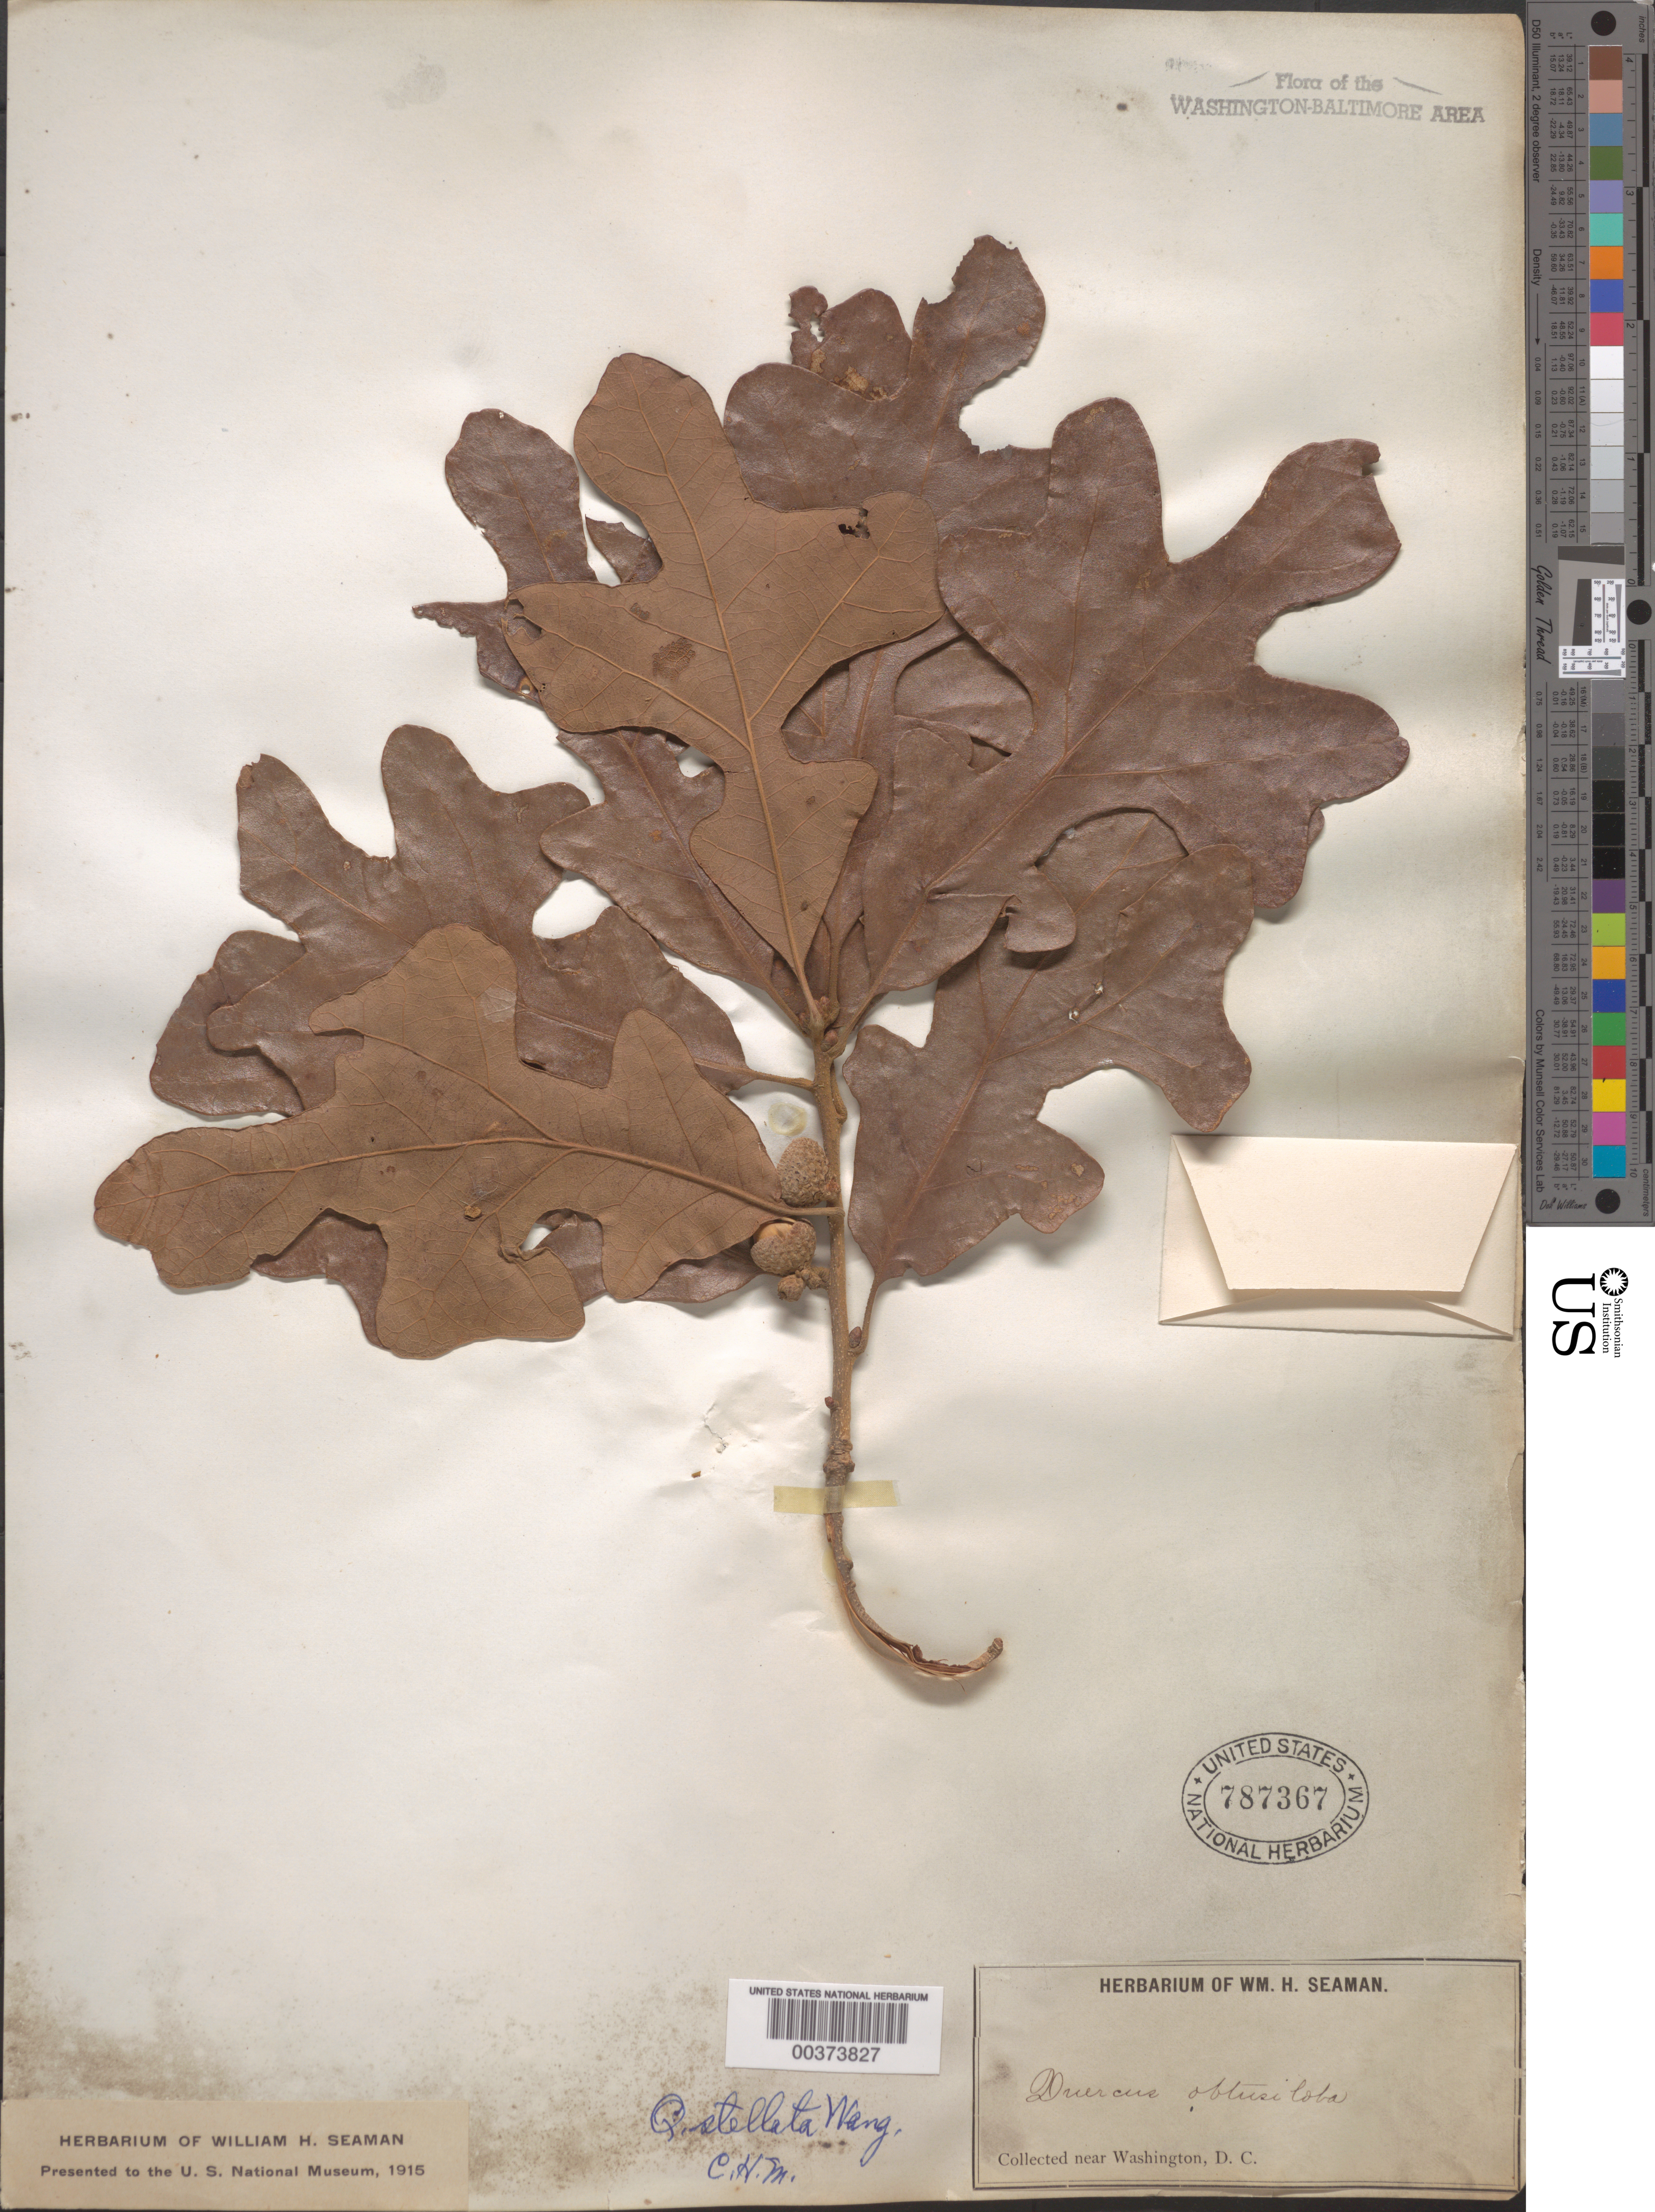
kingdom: Plantae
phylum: Tracheophyta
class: Magnoliopsida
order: Fagales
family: Fagaceae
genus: Quercus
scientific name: Quercus stellata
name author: Wangenh.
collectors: W. Seaman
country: United States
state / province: District of Columbia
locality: Washington DC area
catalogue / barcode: US 787367